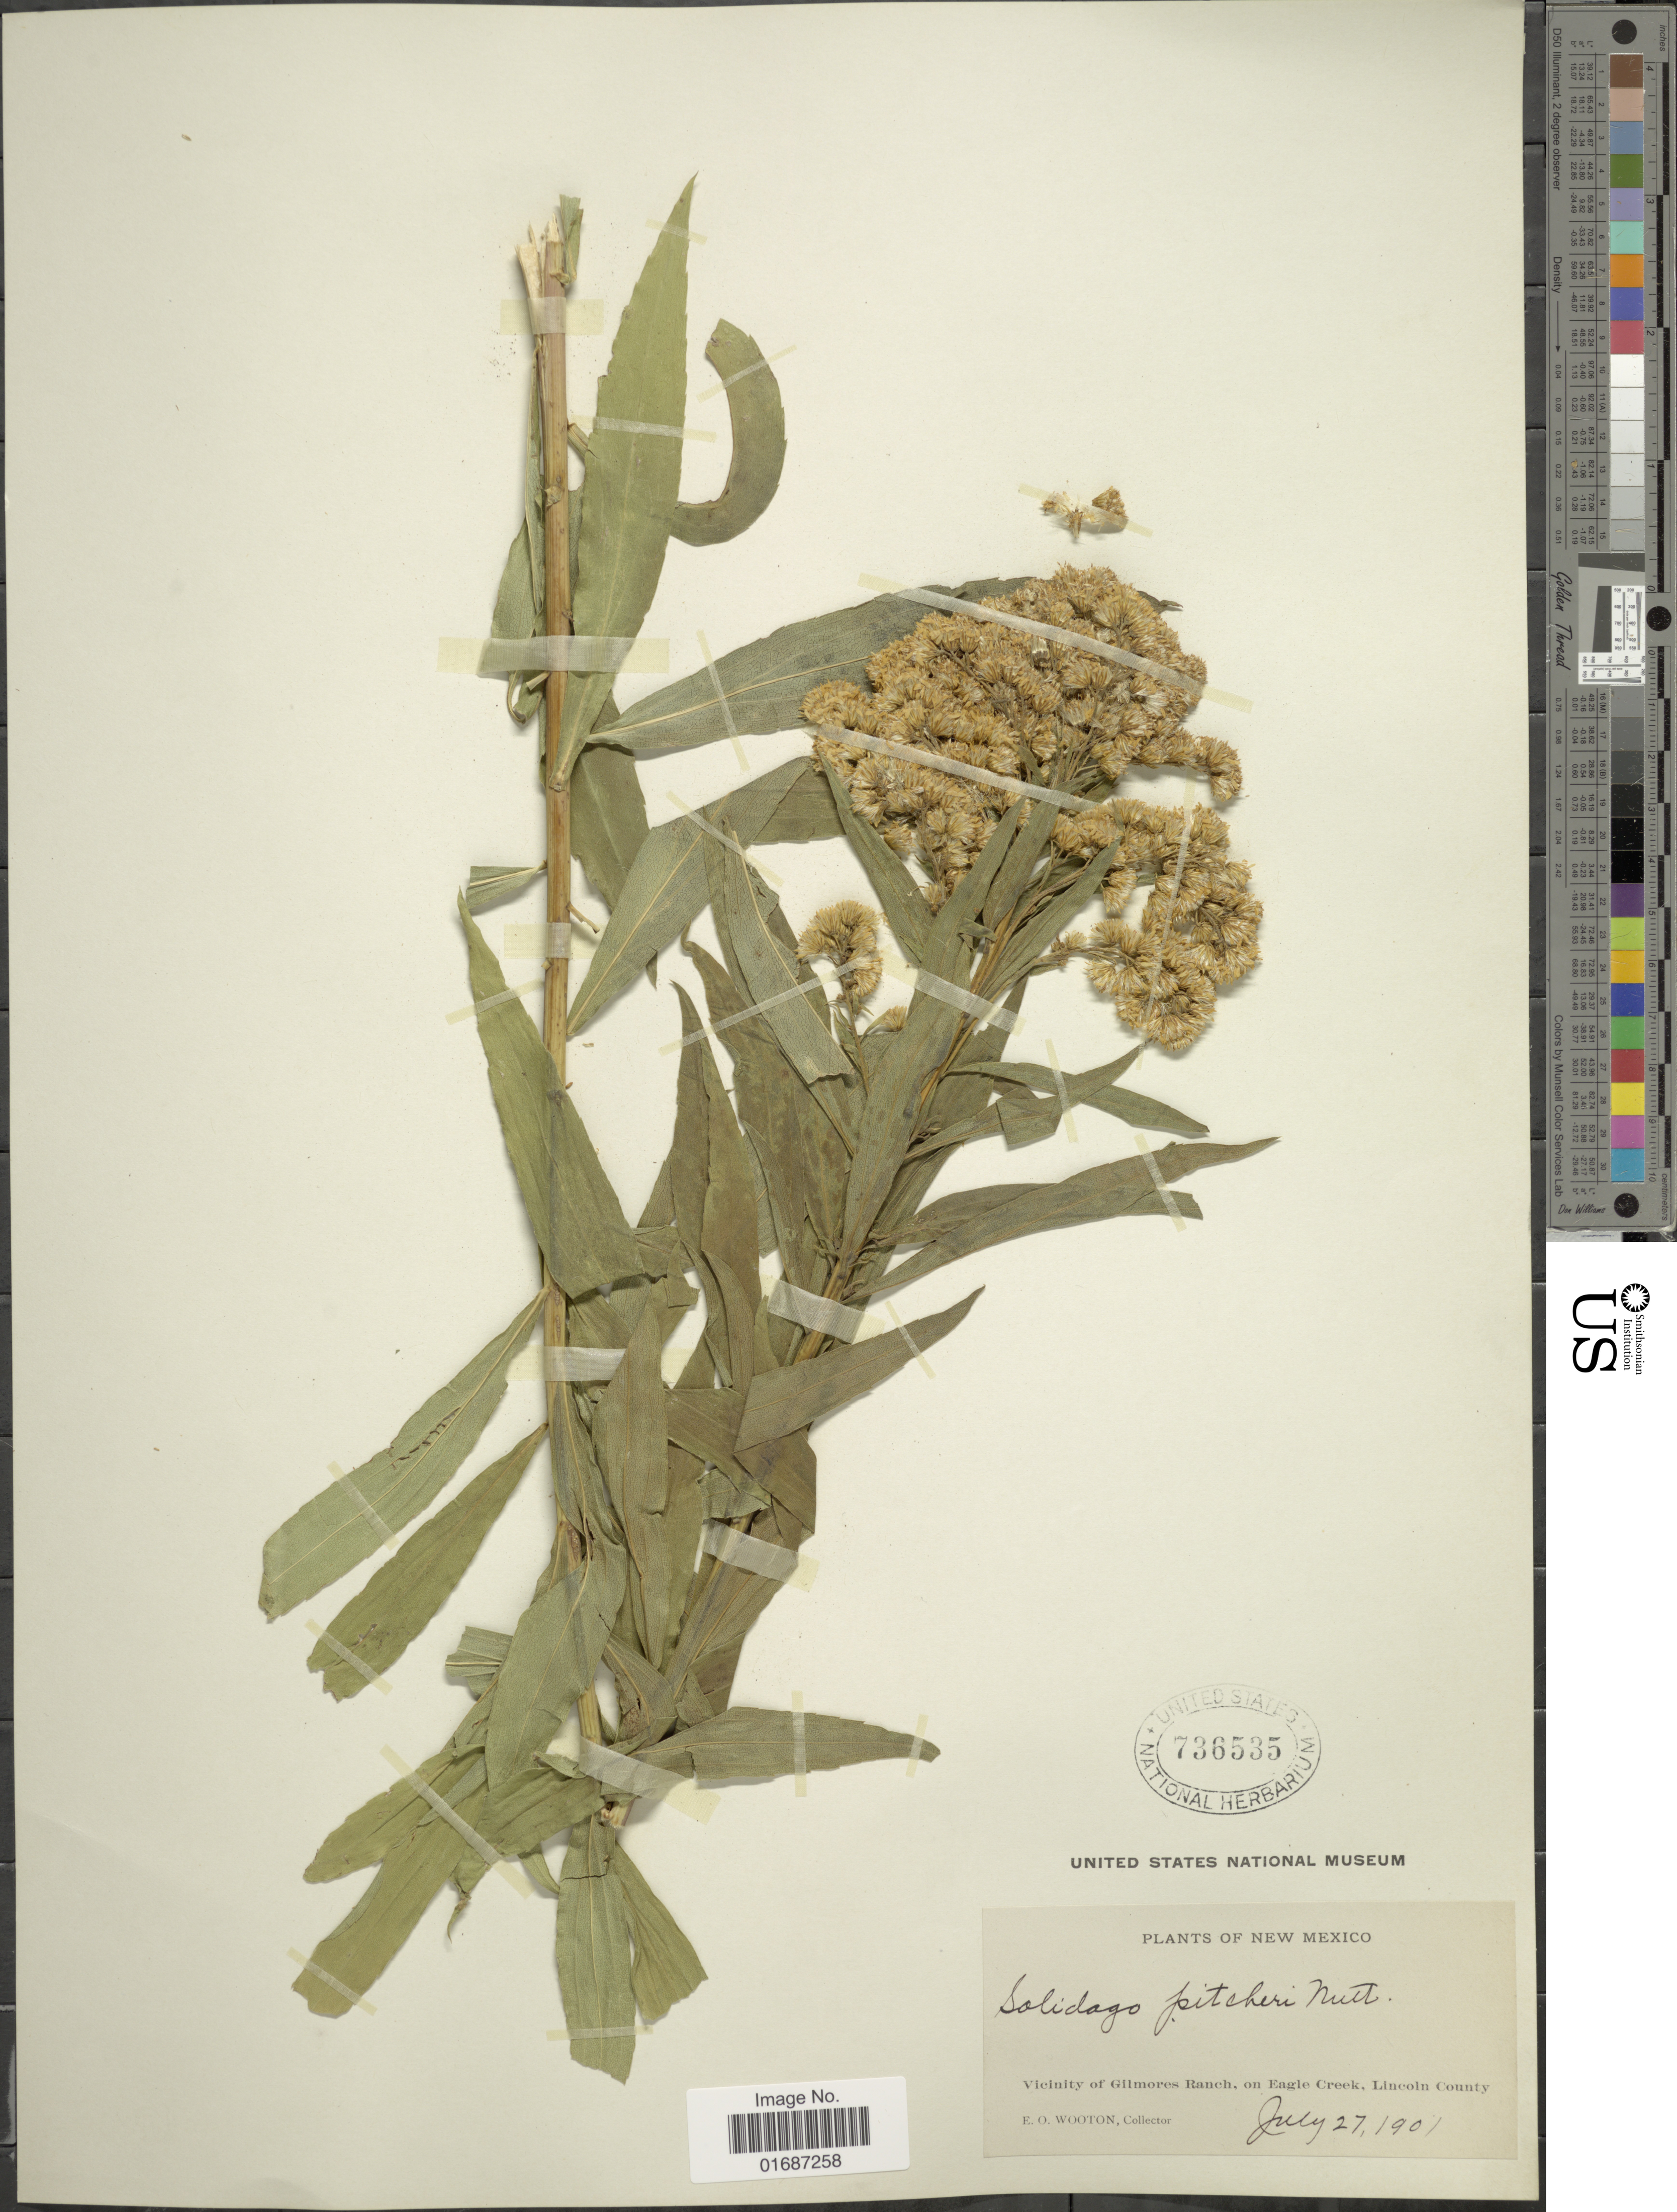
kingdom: Plantae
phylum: Tracheophyta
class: Magnoliopsida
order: Asterales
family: Asteraceae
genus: Solidago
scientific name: Solidago gigantea var. leiophylla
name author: Fernald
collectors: E. O. Wooton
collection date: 1901-07-27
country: United States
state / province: New Mexico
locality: Vicinity of Gilmores Ranch, on Eagle Creek, Lincoln County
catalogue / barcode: US 736535